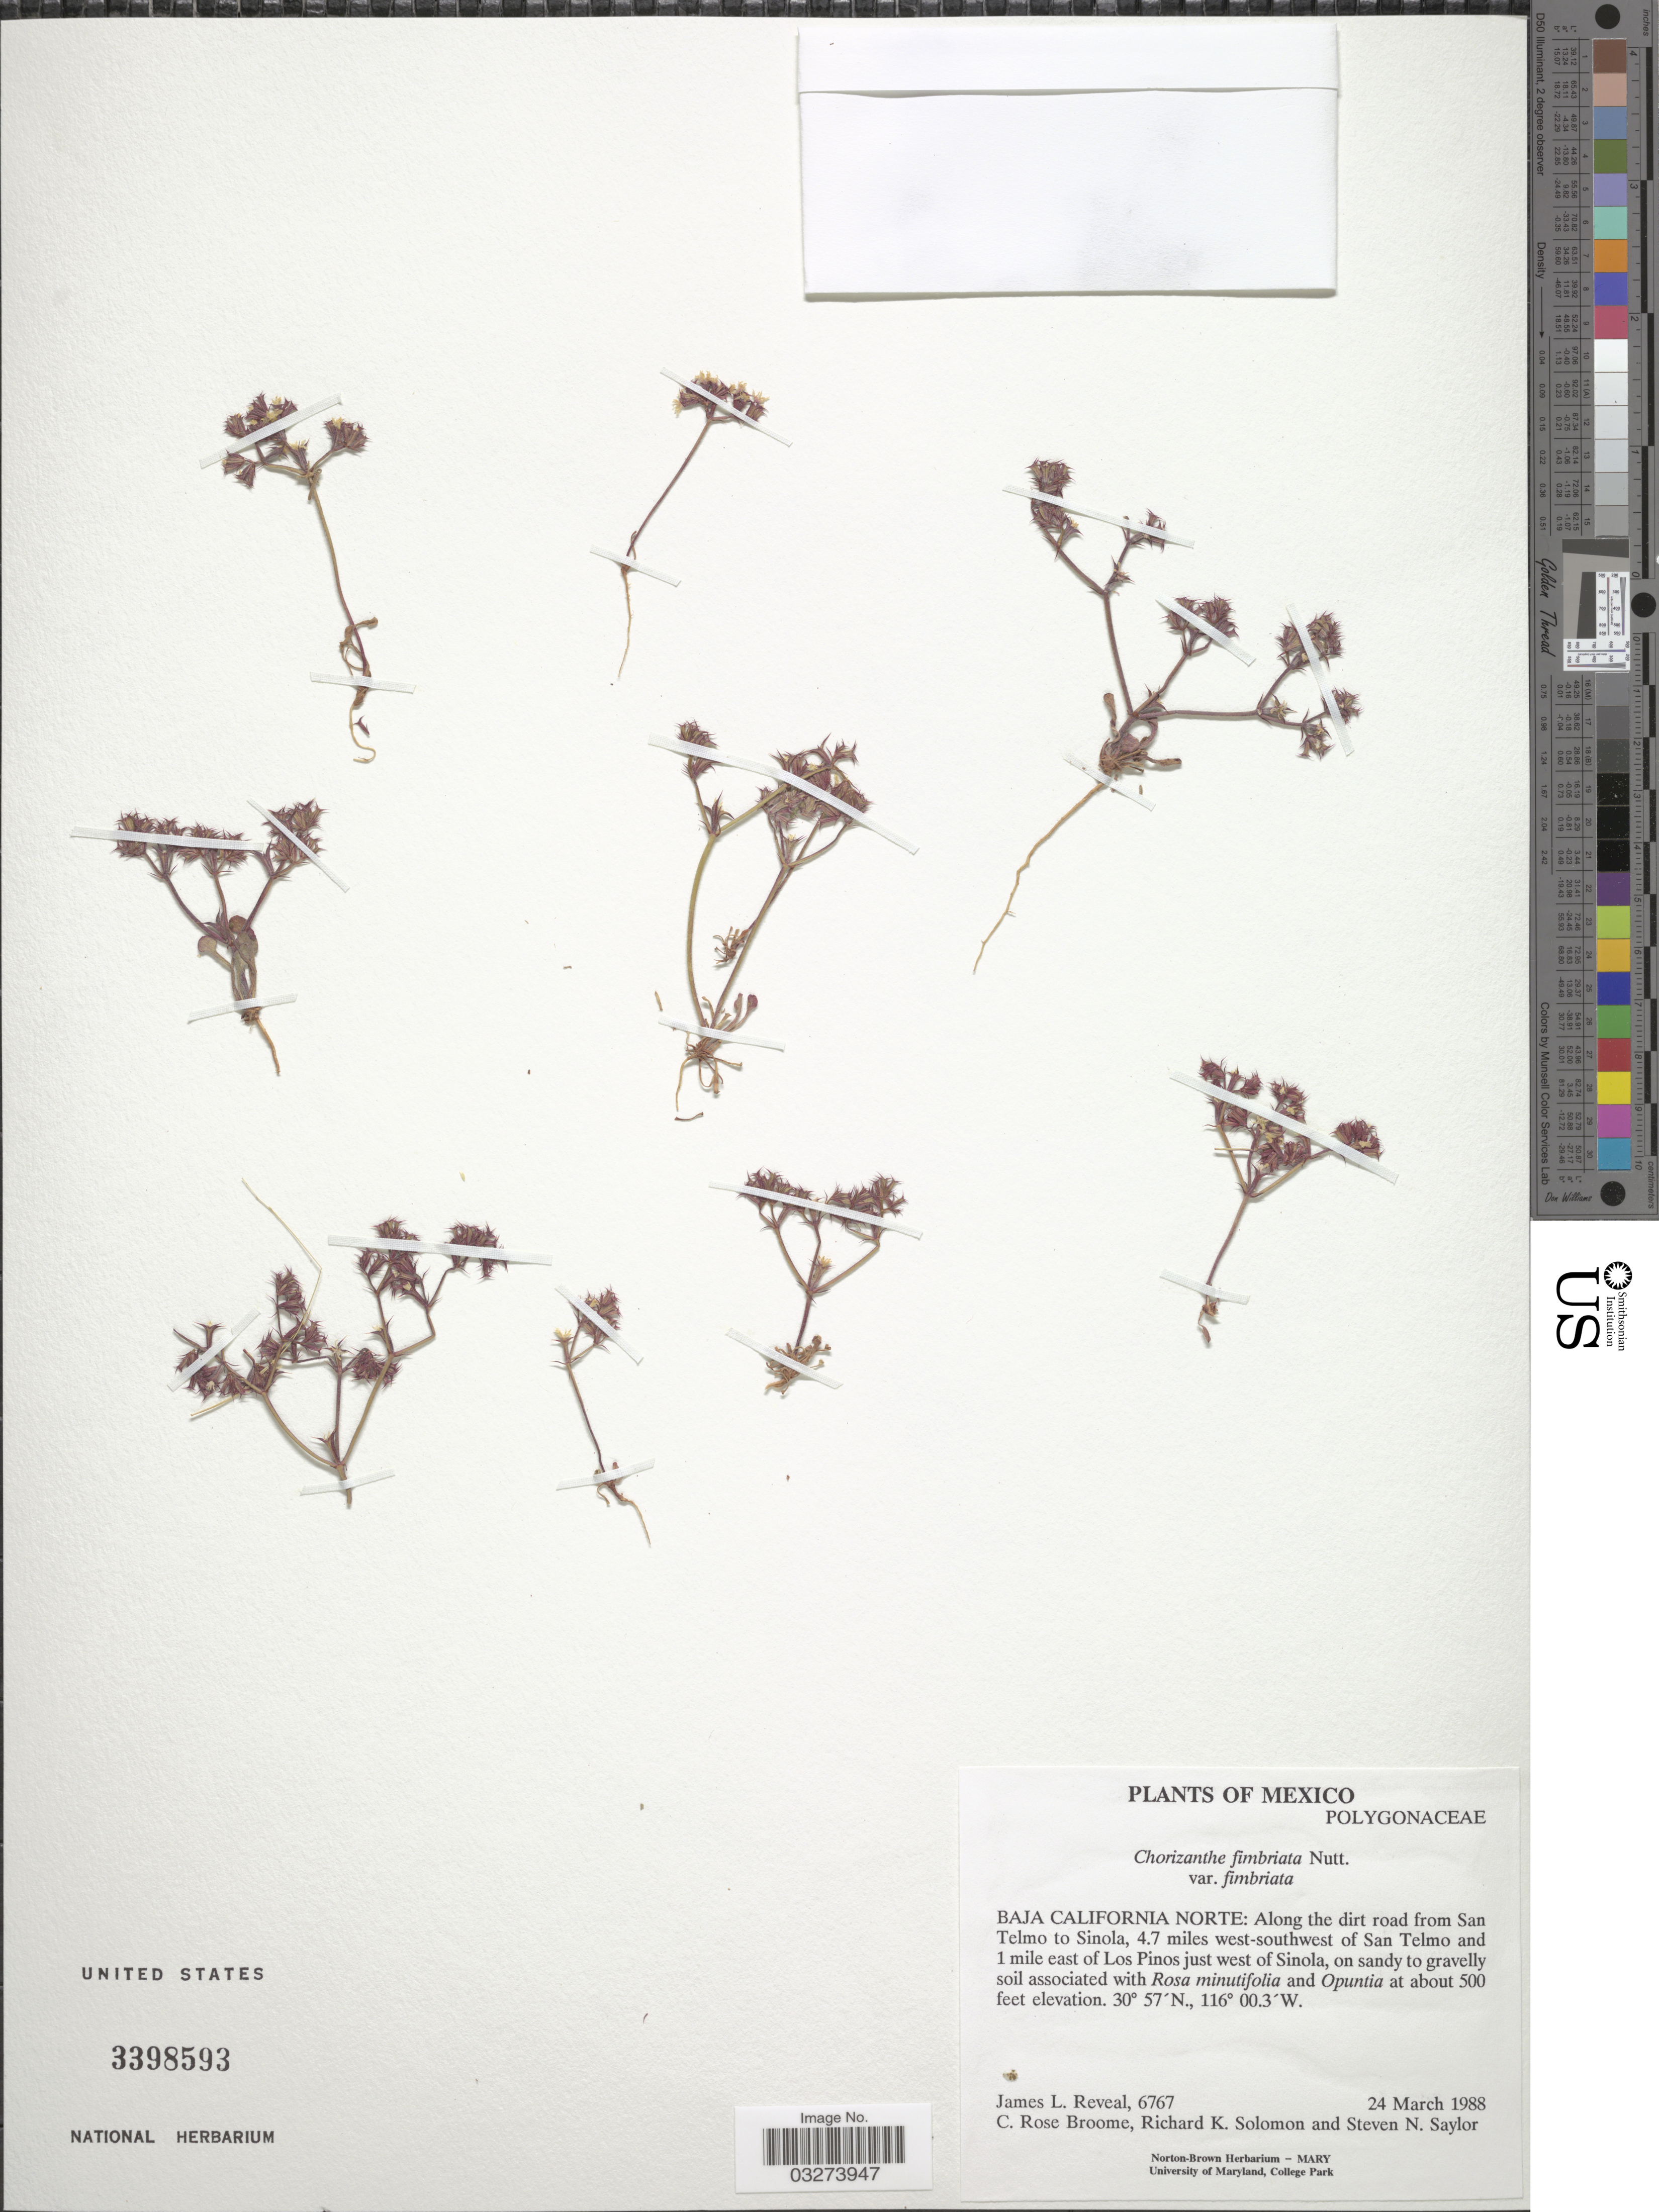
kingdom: Plantae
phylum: Tracheophyta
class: Magnoliopsida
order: Caryophyllales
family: Polygonaceae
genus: Chorizanthe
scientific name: Chorizanthe fimbriata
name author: Nutt.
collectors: J. L. Reveal, C. R. Broome, R. Solomon & S. Saylor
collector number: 6767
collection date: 1988-03-24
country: Mexico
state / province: Baja California Norte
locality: Along the dirt road from San Telmo to Sinola, 4.7 miles west-southwest of San Telmo and 1 mile east of Los Pinos just west of Sinola.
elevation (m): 152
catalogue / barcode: US 3398593